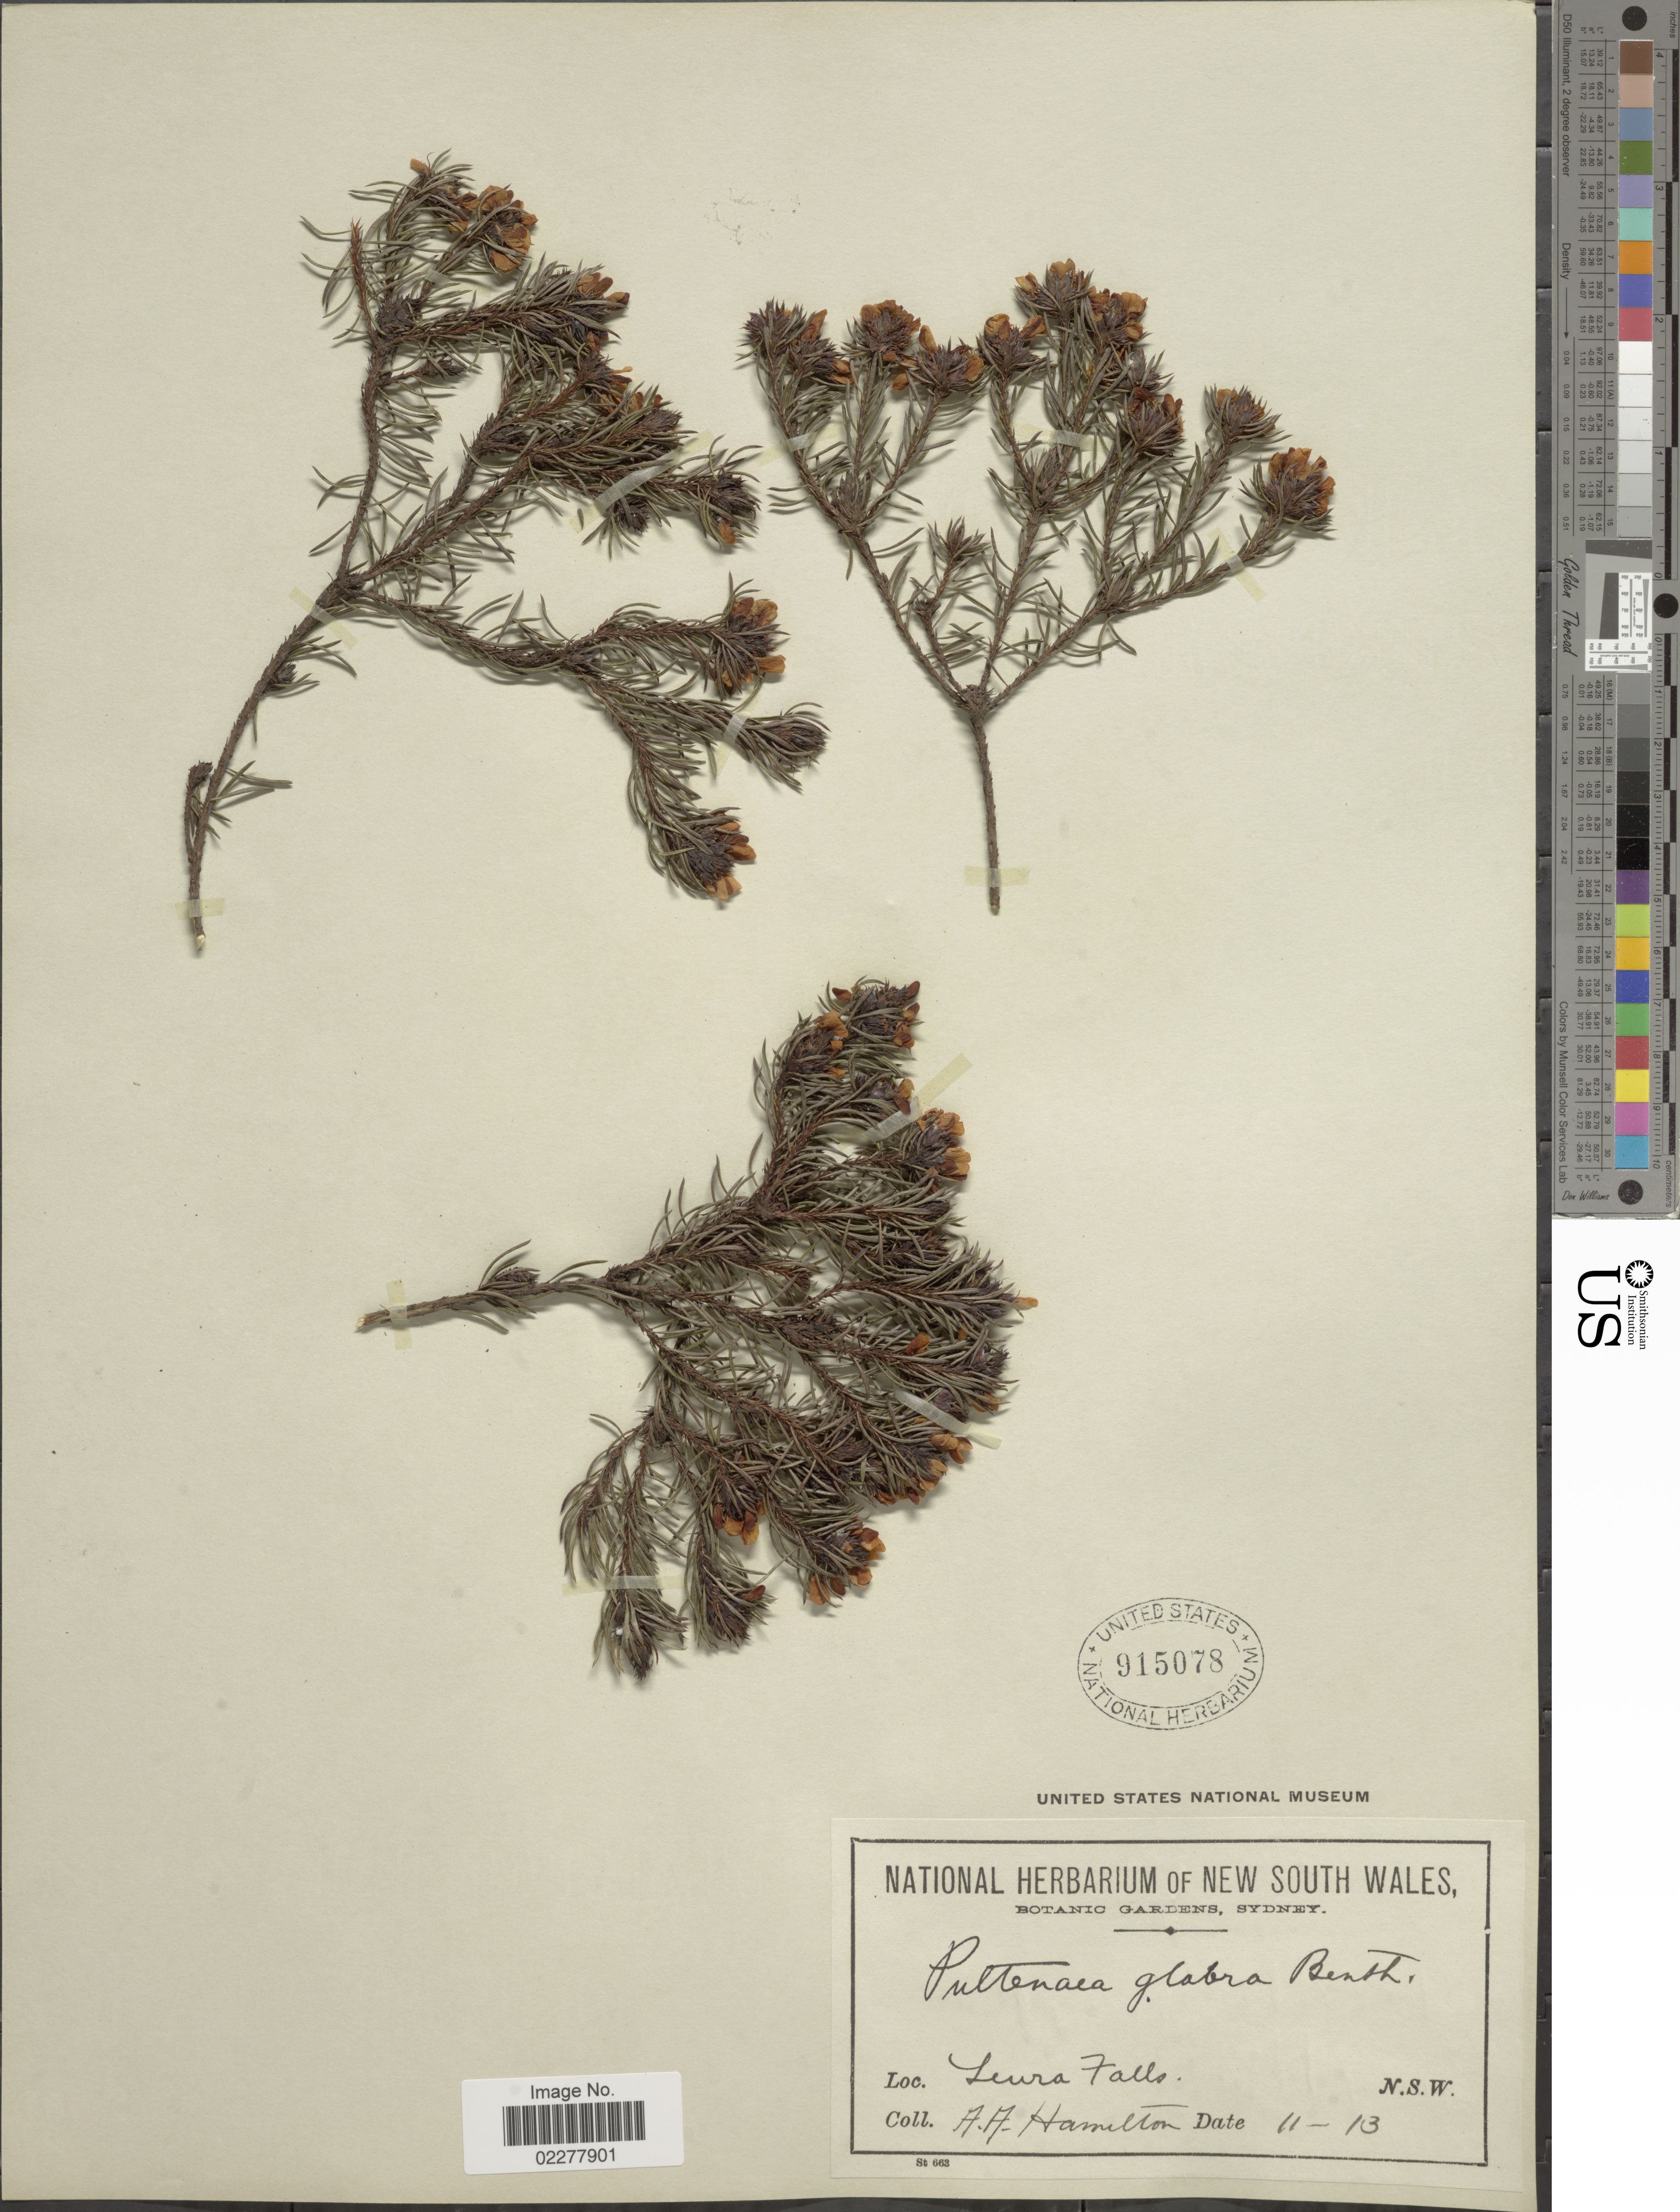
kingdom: Plantae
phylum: Tracheophyta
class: Magnoliopsida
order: Fabales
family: Fabaceae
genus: Pultenaea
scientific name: Pultenaea glabra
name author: Benth.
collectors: A. A. Hamilton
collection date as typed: Transcribed d/m/y: /11/13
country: Australia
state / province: New South Wales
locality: Leura Falls. N.S.W.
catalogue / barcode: US 915078